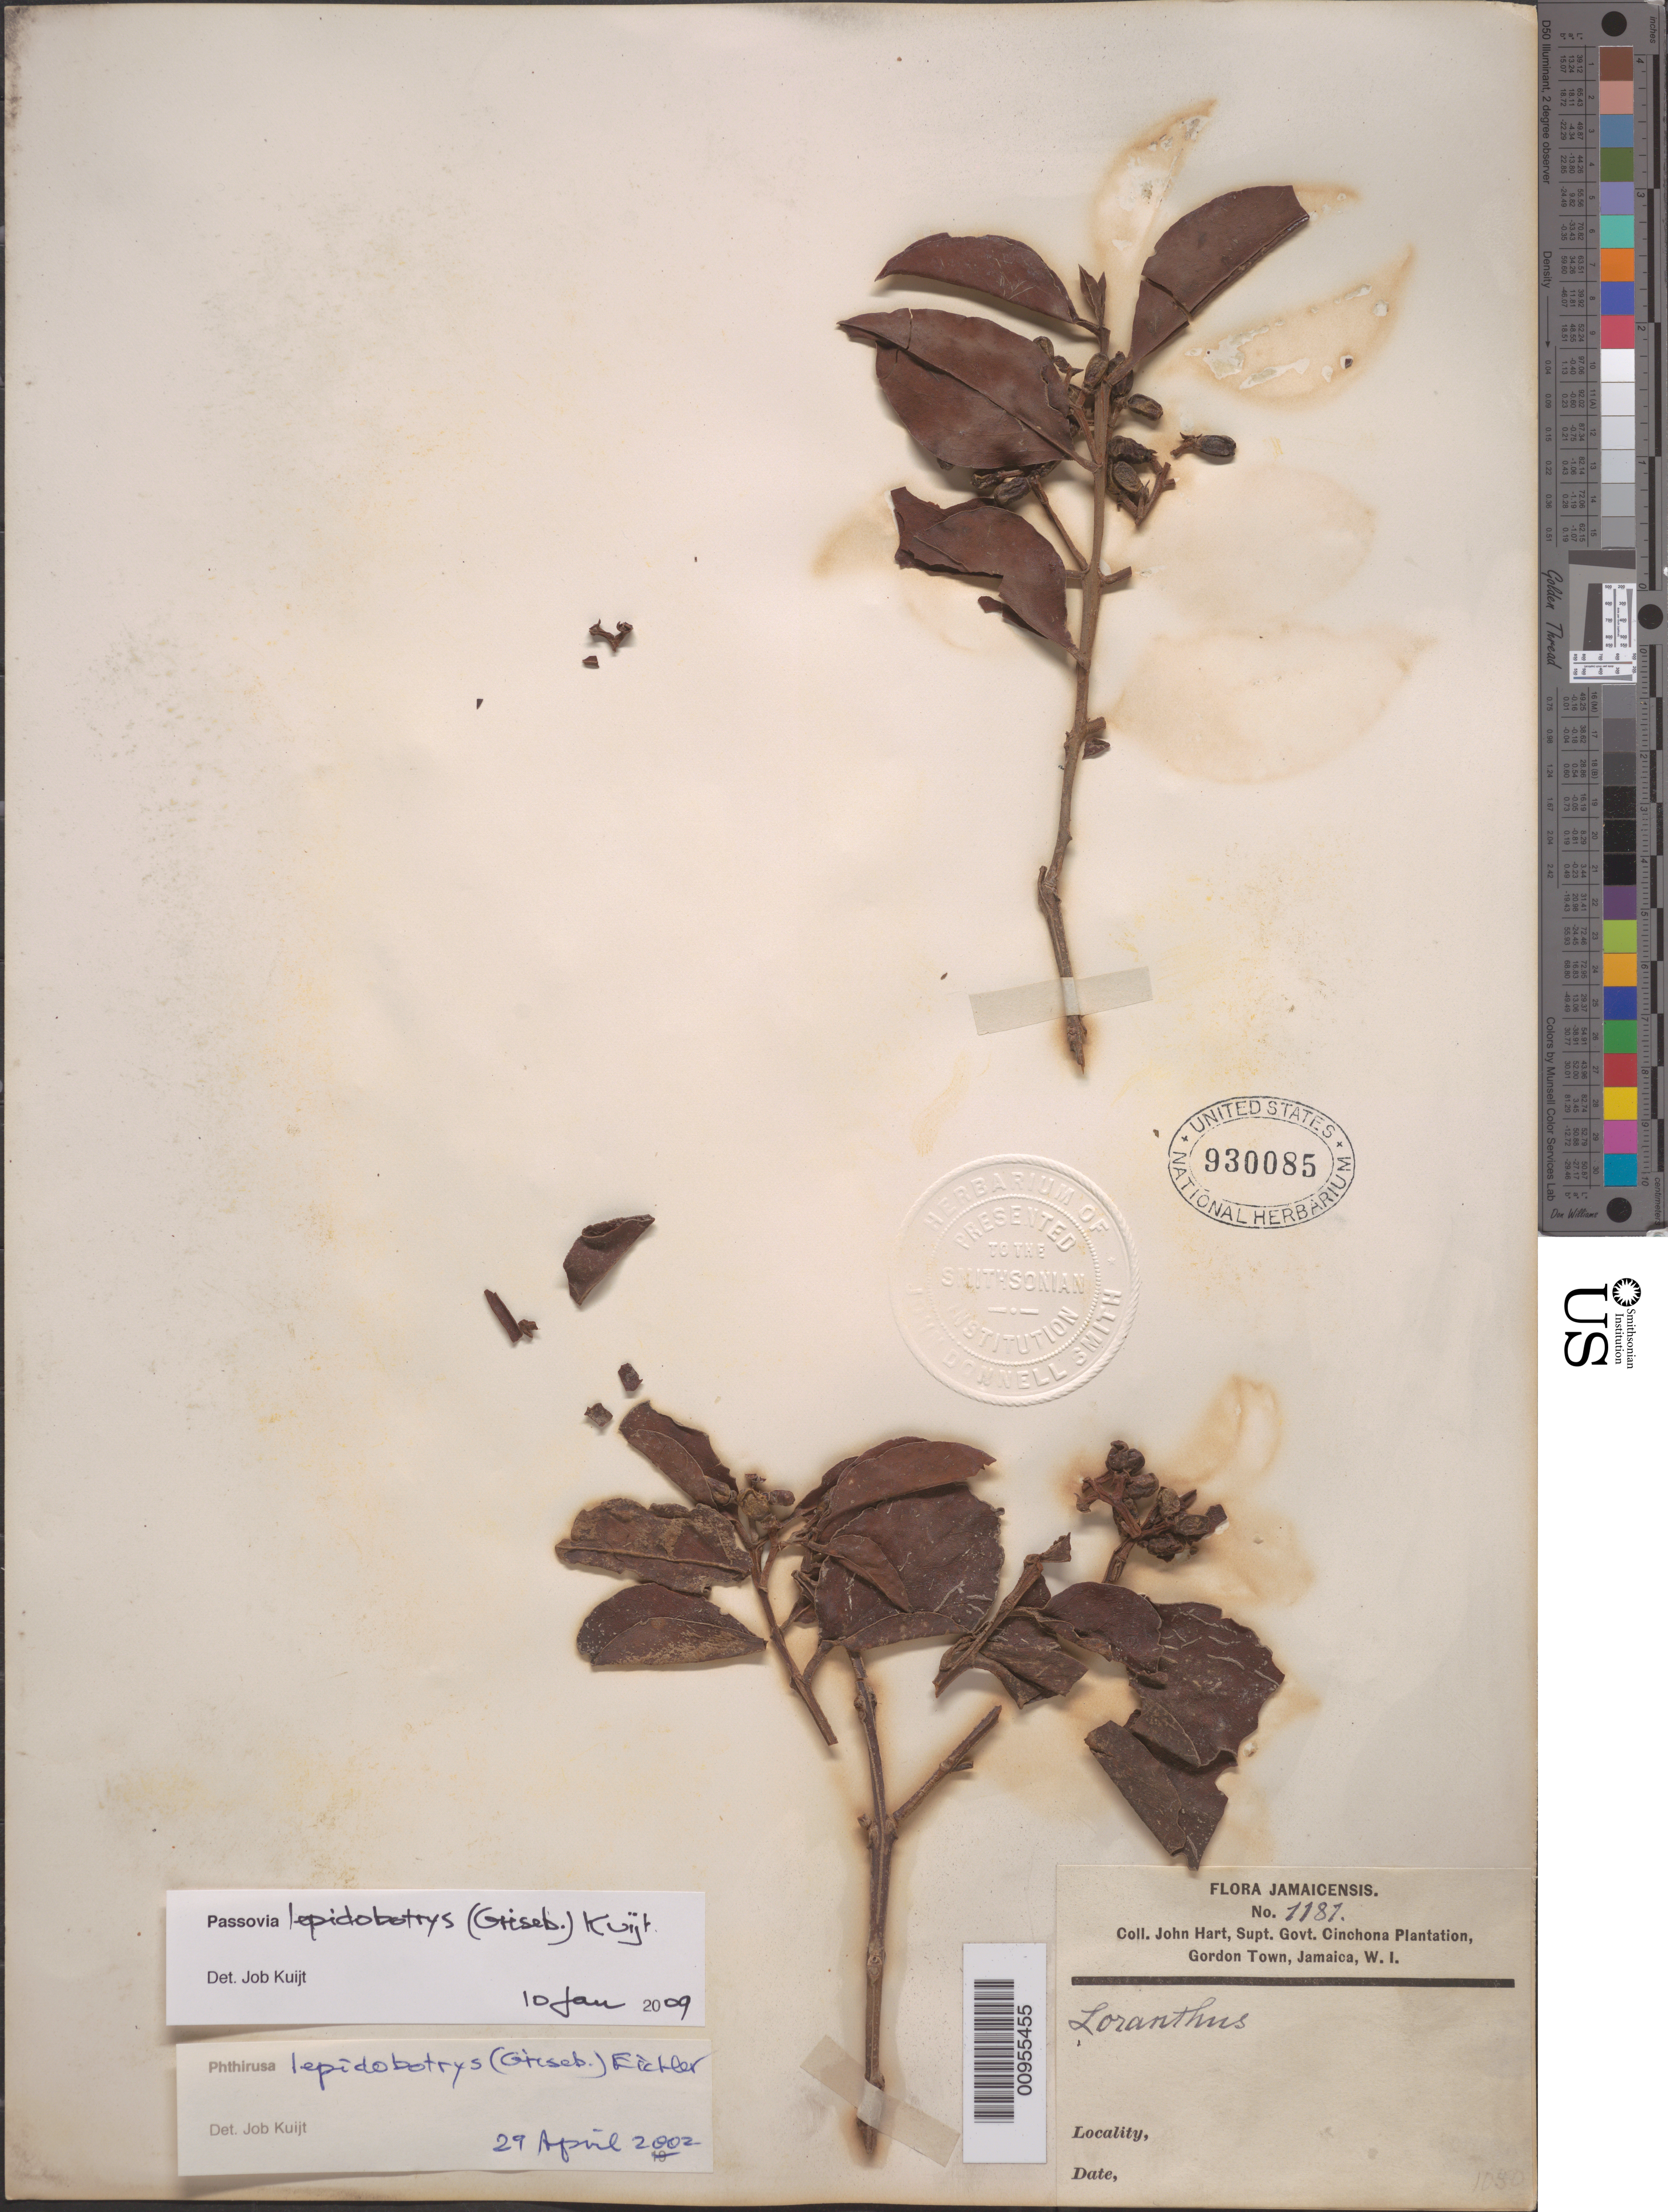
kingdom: Plantae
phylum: Tracheophyta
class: Magnoliopsida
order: Santalales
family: Loranthaceae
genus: Passovia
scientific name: Passovia lepidobotrys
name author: (Griseb.) Kuijt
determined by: Kuijt, Job, (CANADA)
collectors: J. Hart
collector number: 1181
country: Jamaica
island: Jamaica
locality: Cinchona Plantation, Gordon Town.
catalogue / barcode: US 930008